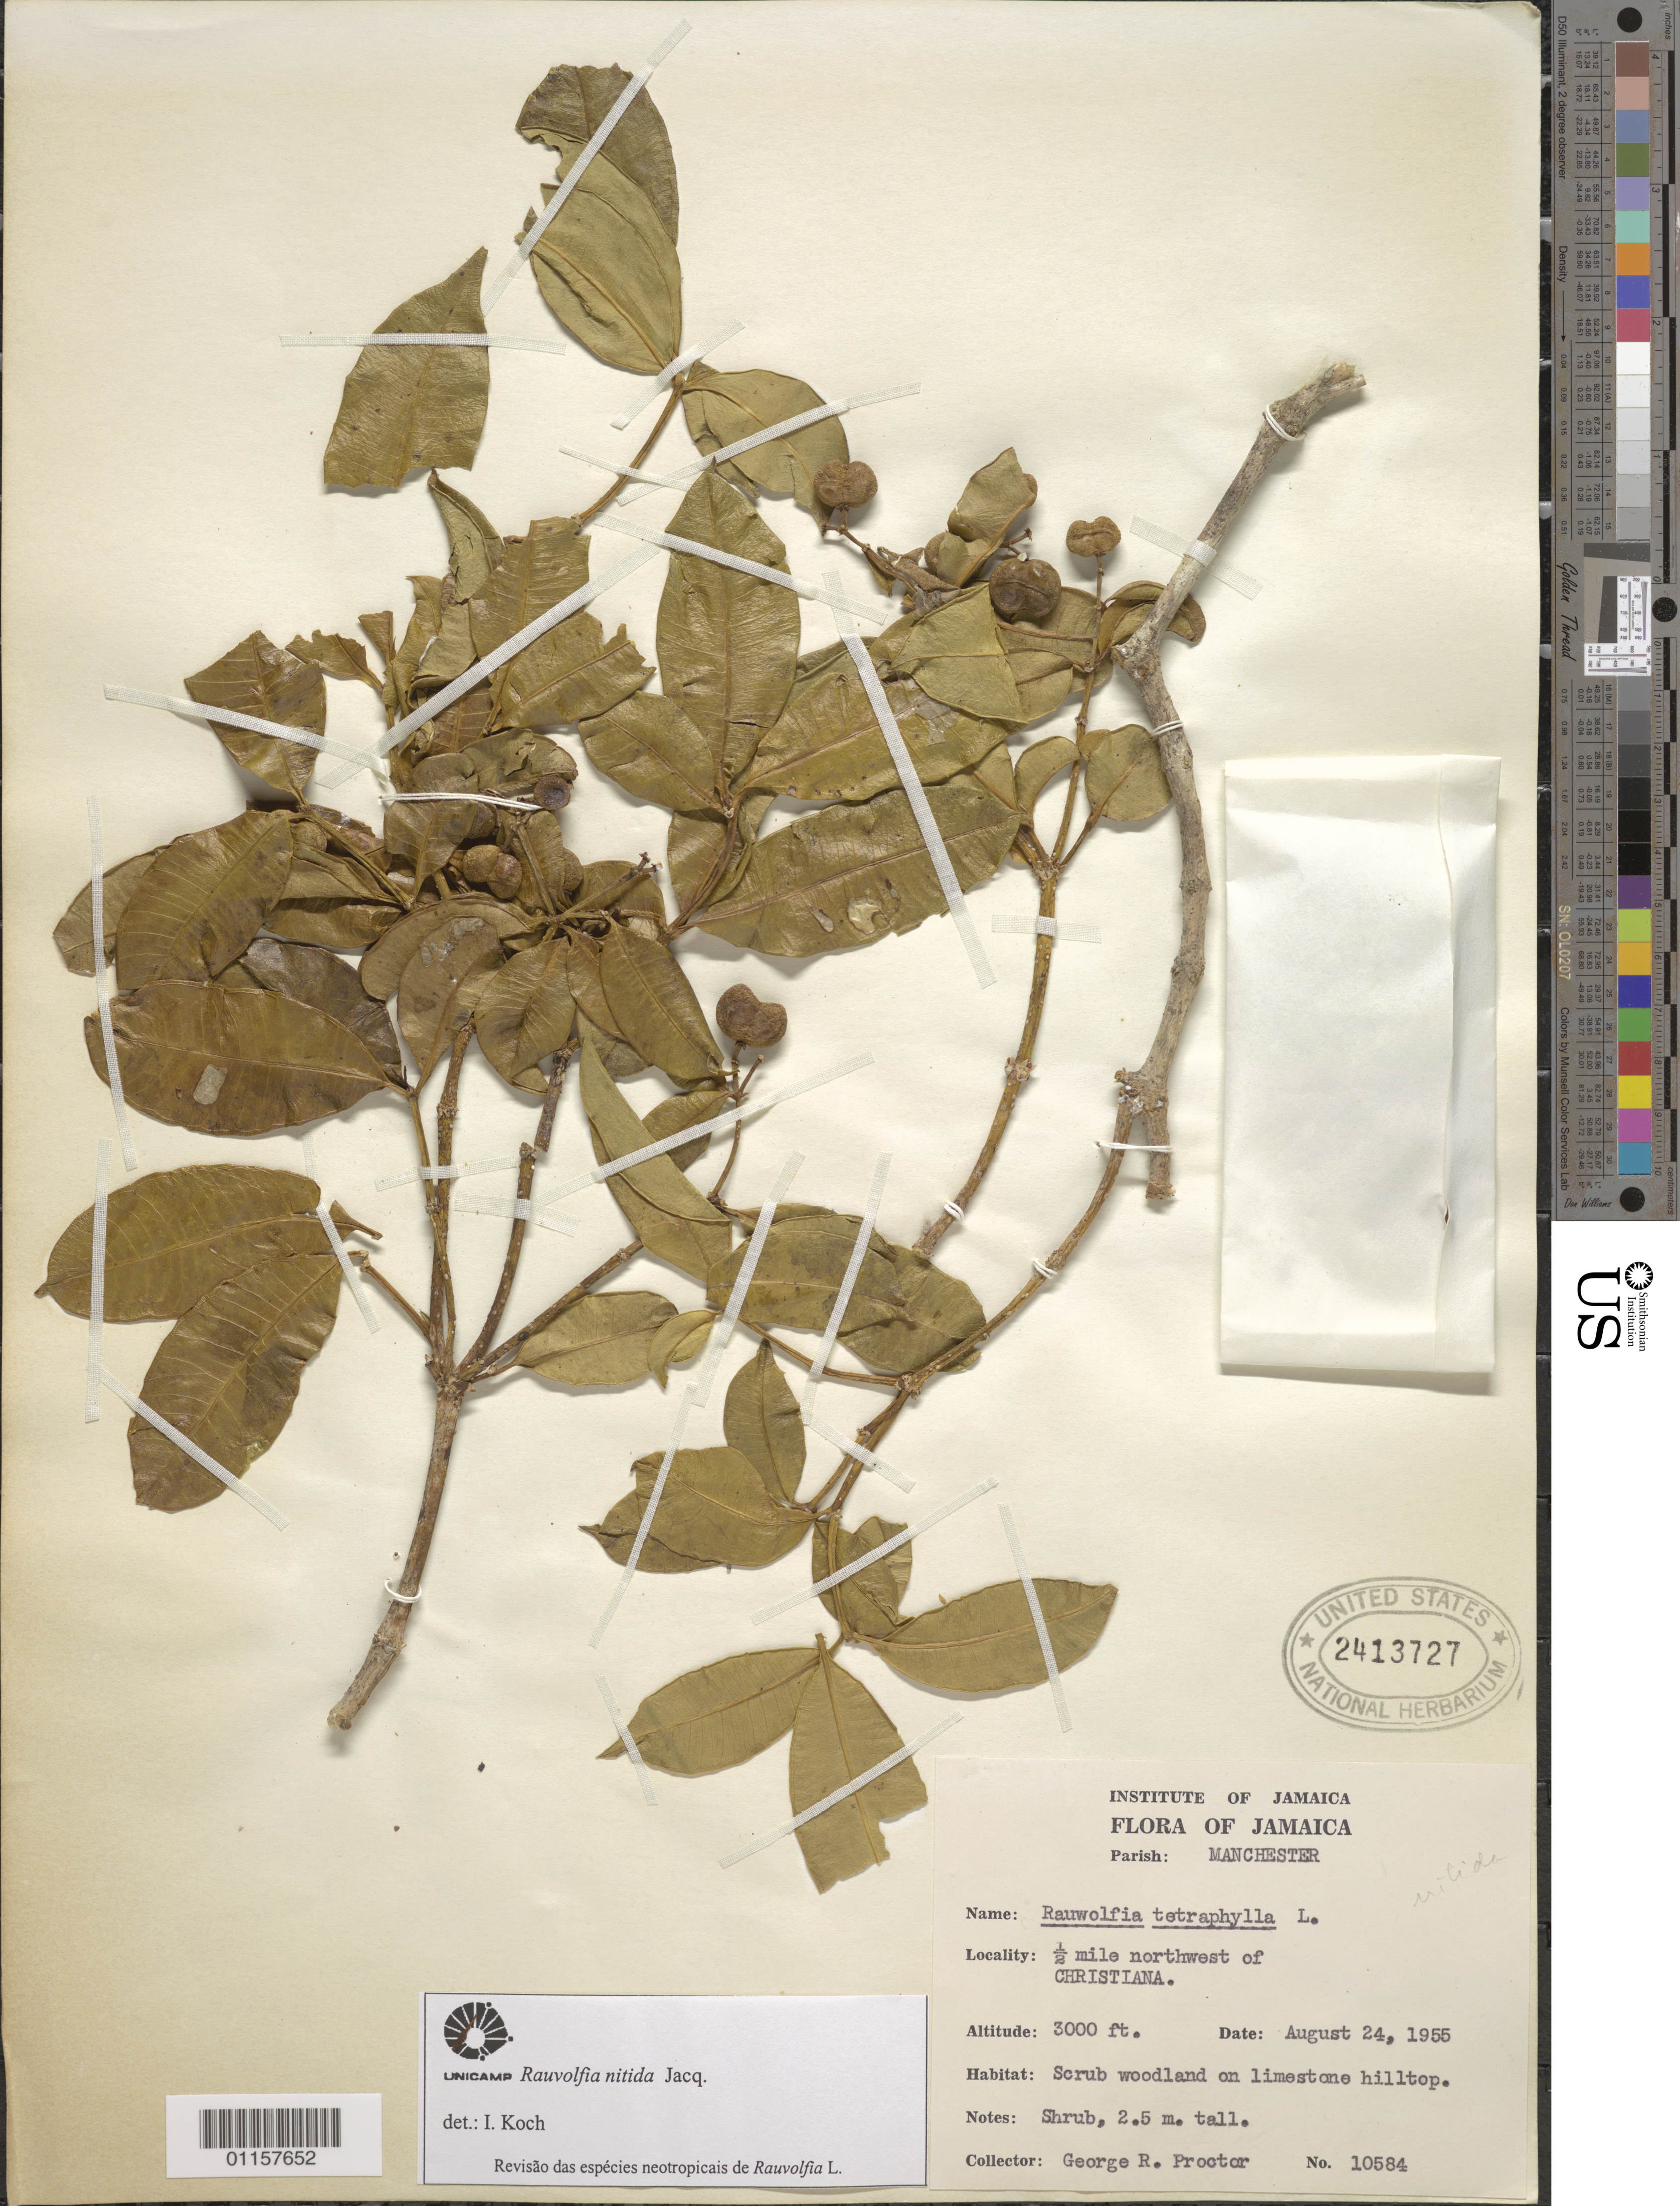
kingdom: Plantae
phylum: Tracheophyta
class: Magnoliopsida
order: Gentianales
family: Apocynaceae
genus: Rauvolfia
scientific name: Rauvolfia nitida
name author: Jacq.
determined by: Koch, I.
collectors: G. R. Proctor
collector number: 10584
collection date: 1955-08-24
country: Jamaica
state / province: Manchester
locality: Christiana, 0.5 mile NW of.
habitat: Scrub woodland on limestone hilltop.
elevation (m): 914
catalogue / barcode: US 2413727